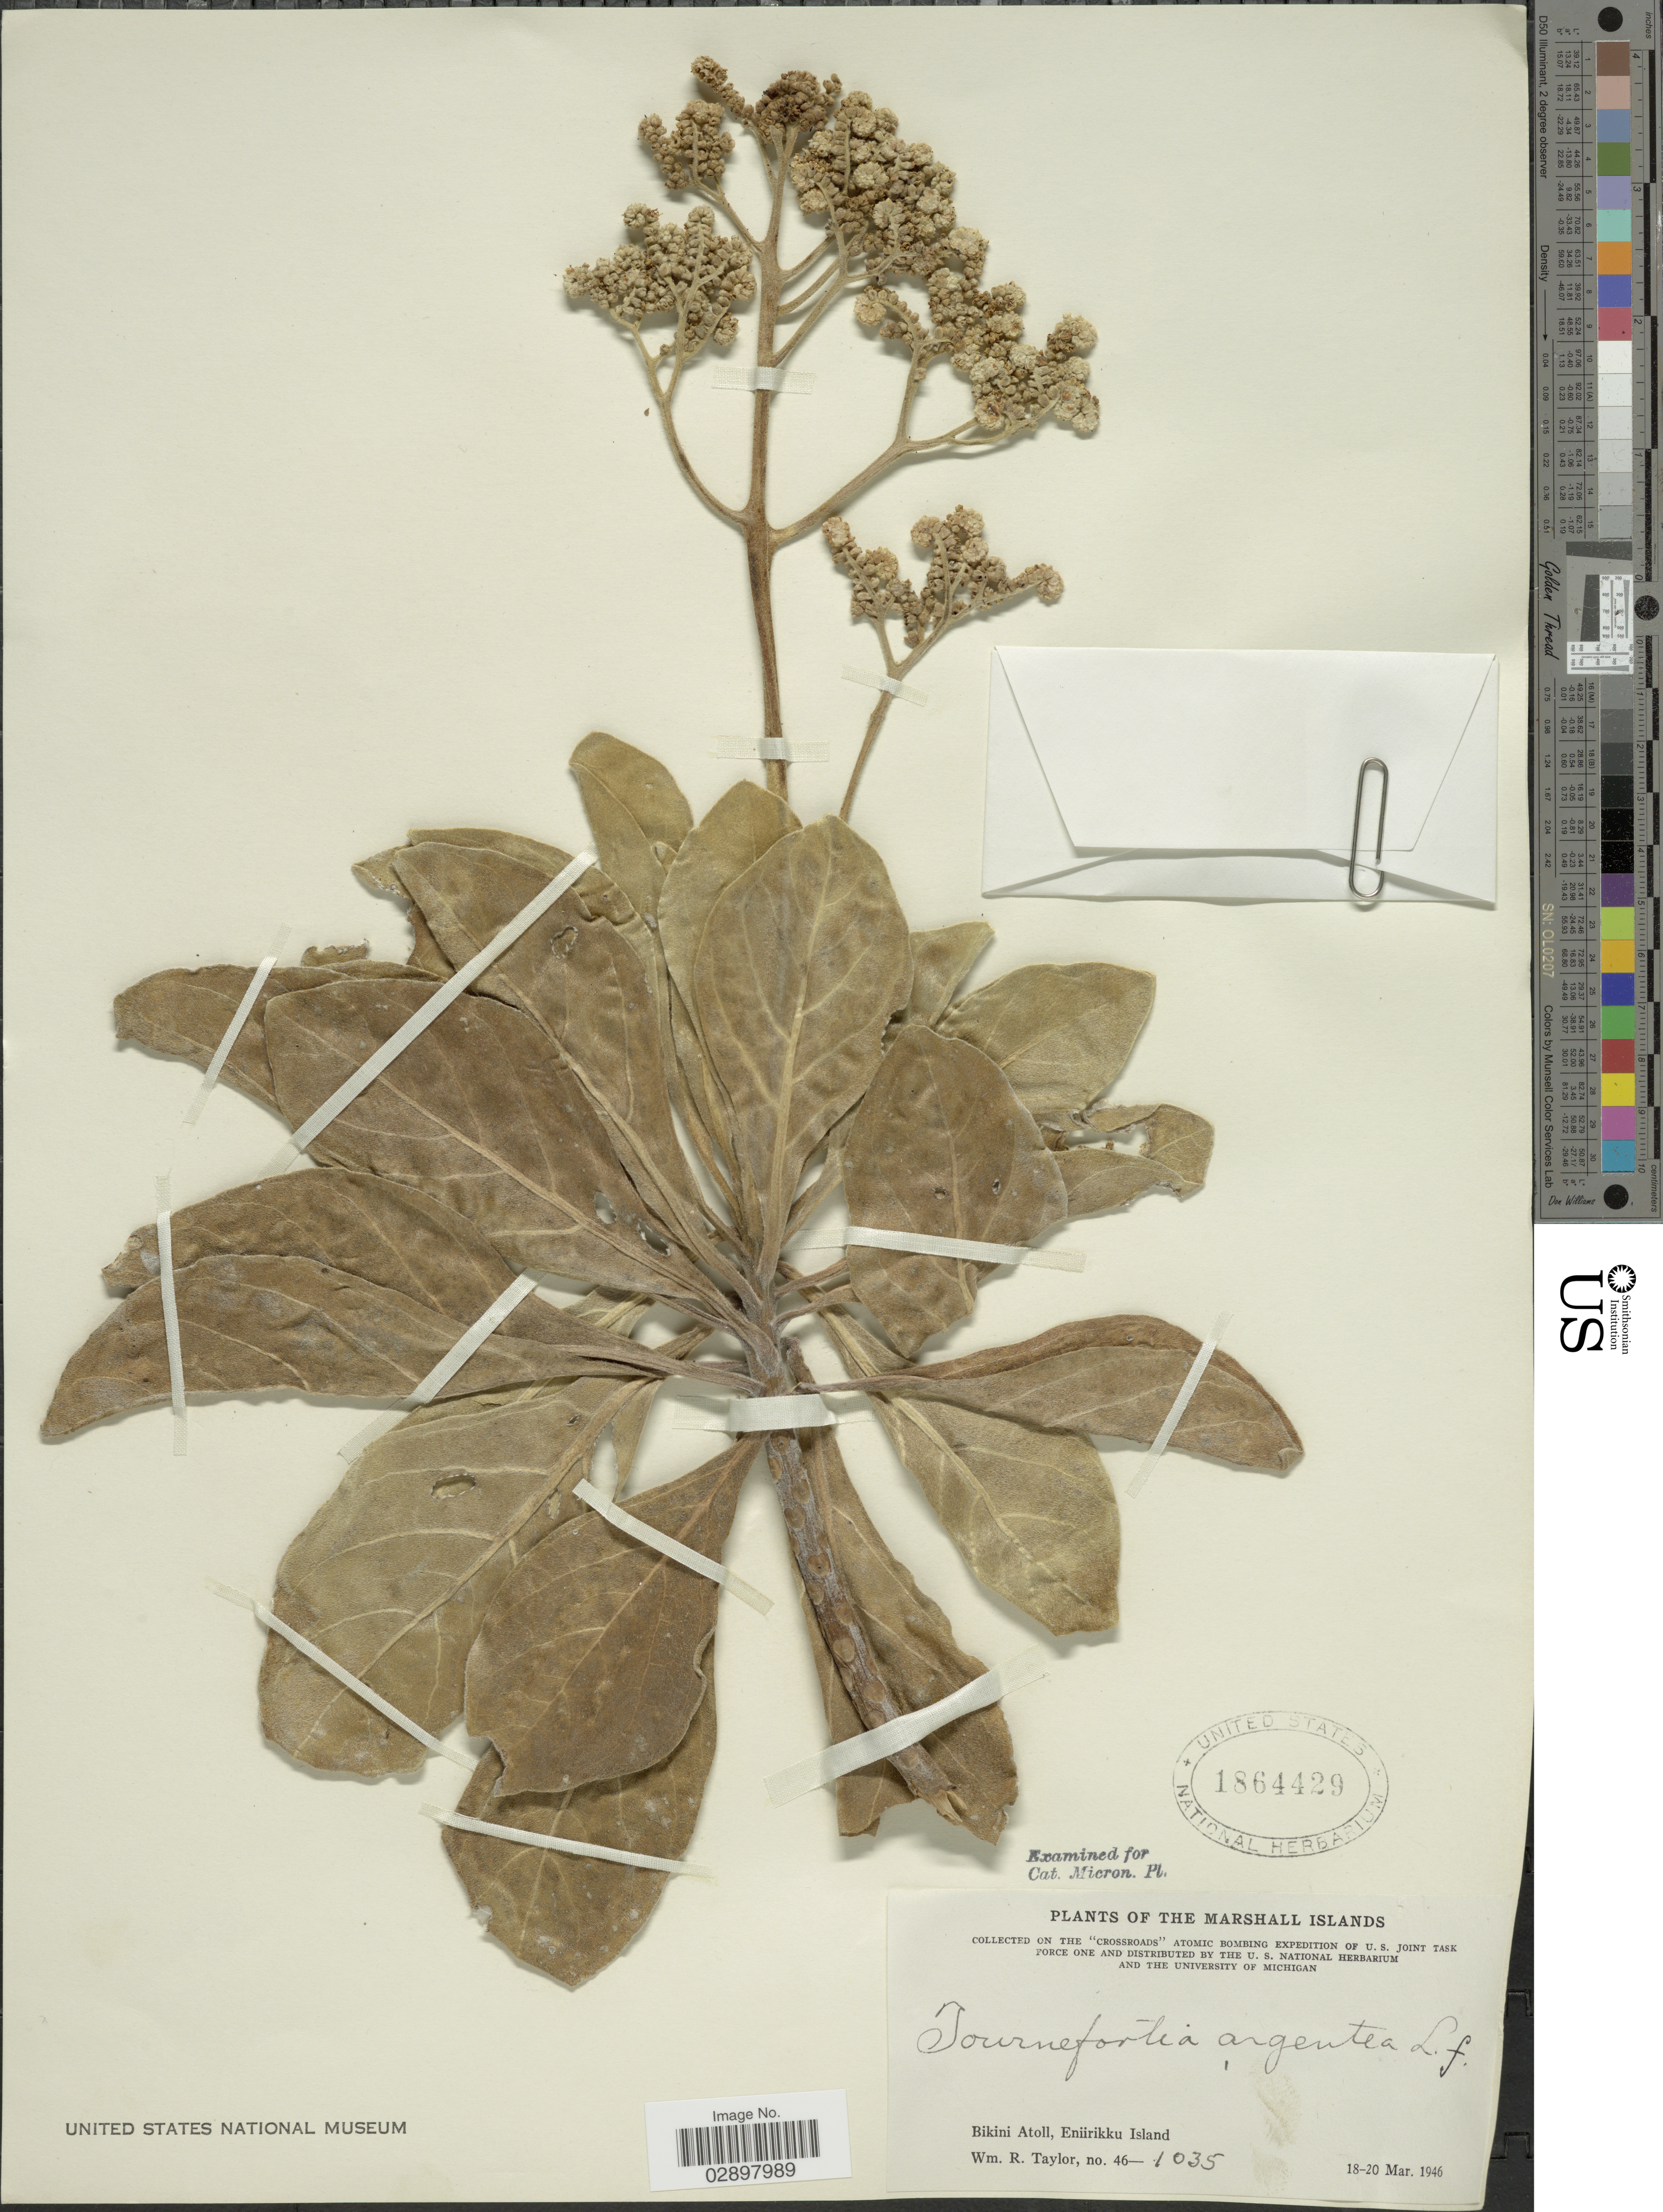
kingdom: Plantae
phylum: Tracheophyta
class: Magnoliopsida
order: Boraginales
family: Heliotropiaceae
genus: Heliotropium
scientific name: Heliotropium arboreum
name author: (Blanco) Mabberley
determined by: Wagner, W. L., (BOT), Smithsonian Institution - National Museum of Natural History (UNITED STATES)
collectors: W. R. Taylor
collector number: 46-1035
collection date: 1946-03-18/1946-03-20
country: Marshall Islands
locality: Bikini Atoll, Eniirikku Island.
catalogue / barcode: US 1864429